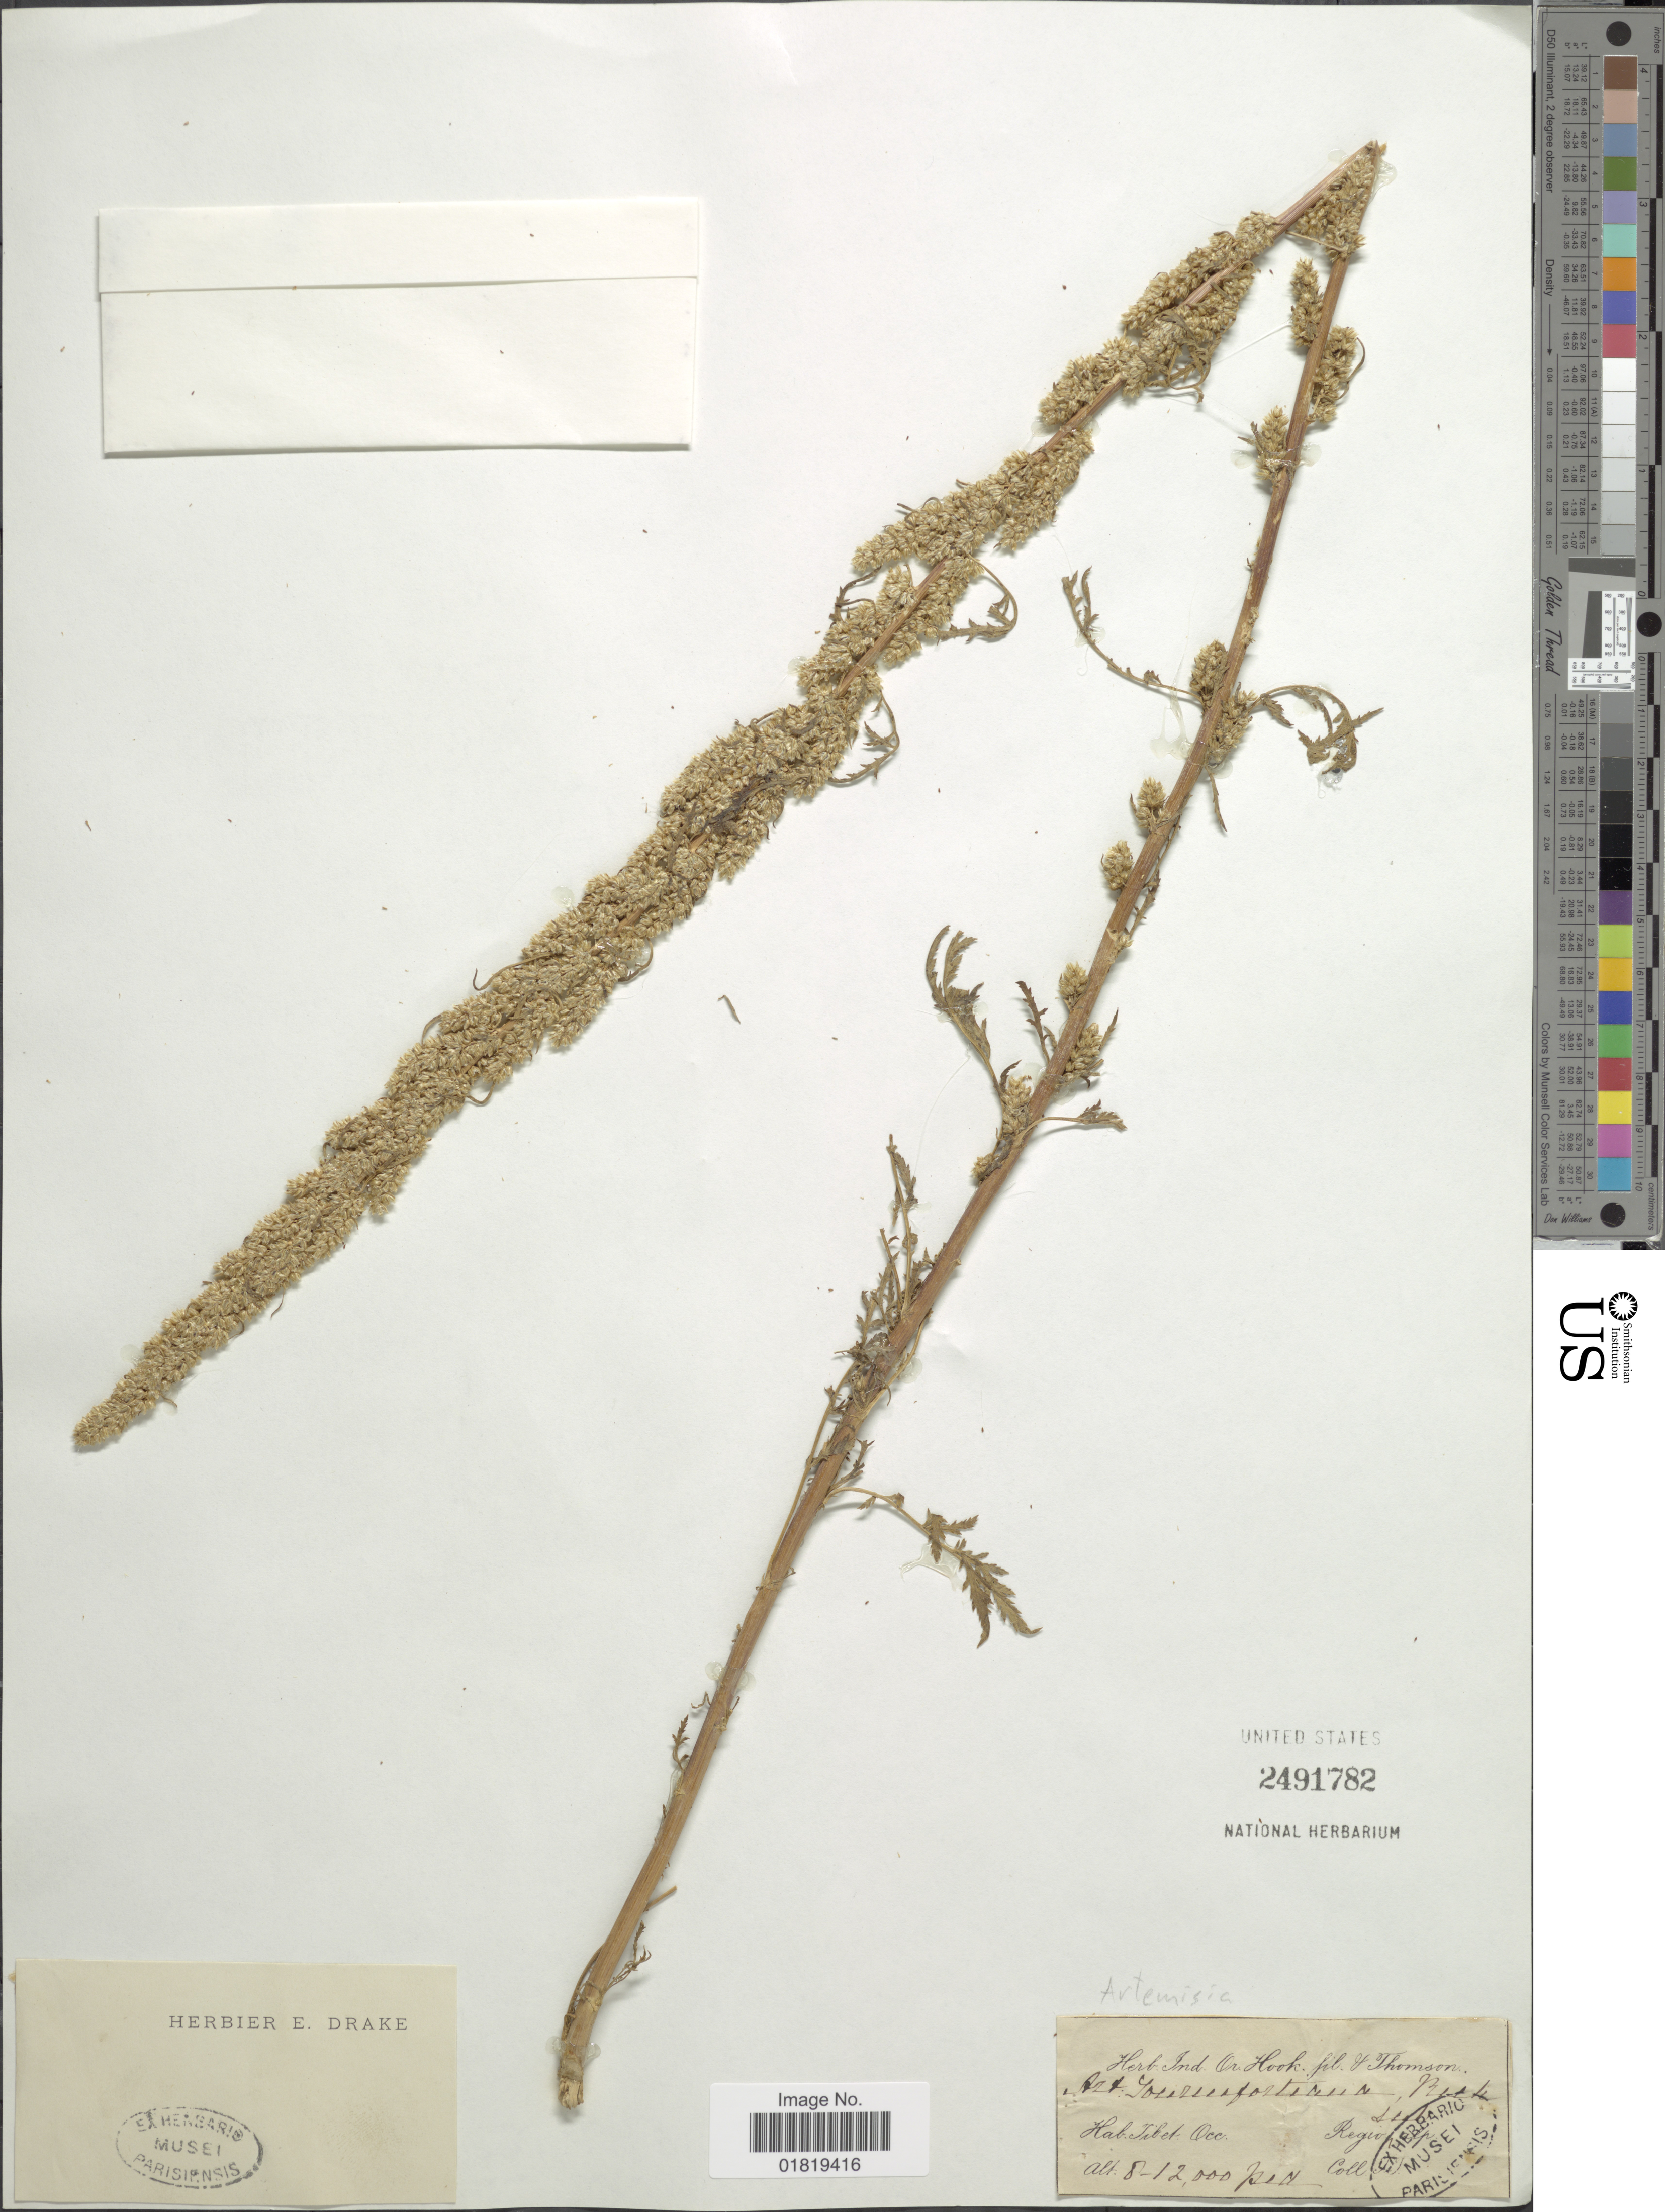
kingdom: Plantae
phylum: Tracheophyta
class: Magnoliopsida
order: Asterales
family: Asteraceae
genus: Artemisia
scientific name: Artemisia sp.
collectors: T. Thomson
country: China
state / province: Xizang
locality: Tibet. Occ.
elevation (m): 2438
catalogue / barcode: US 2491782